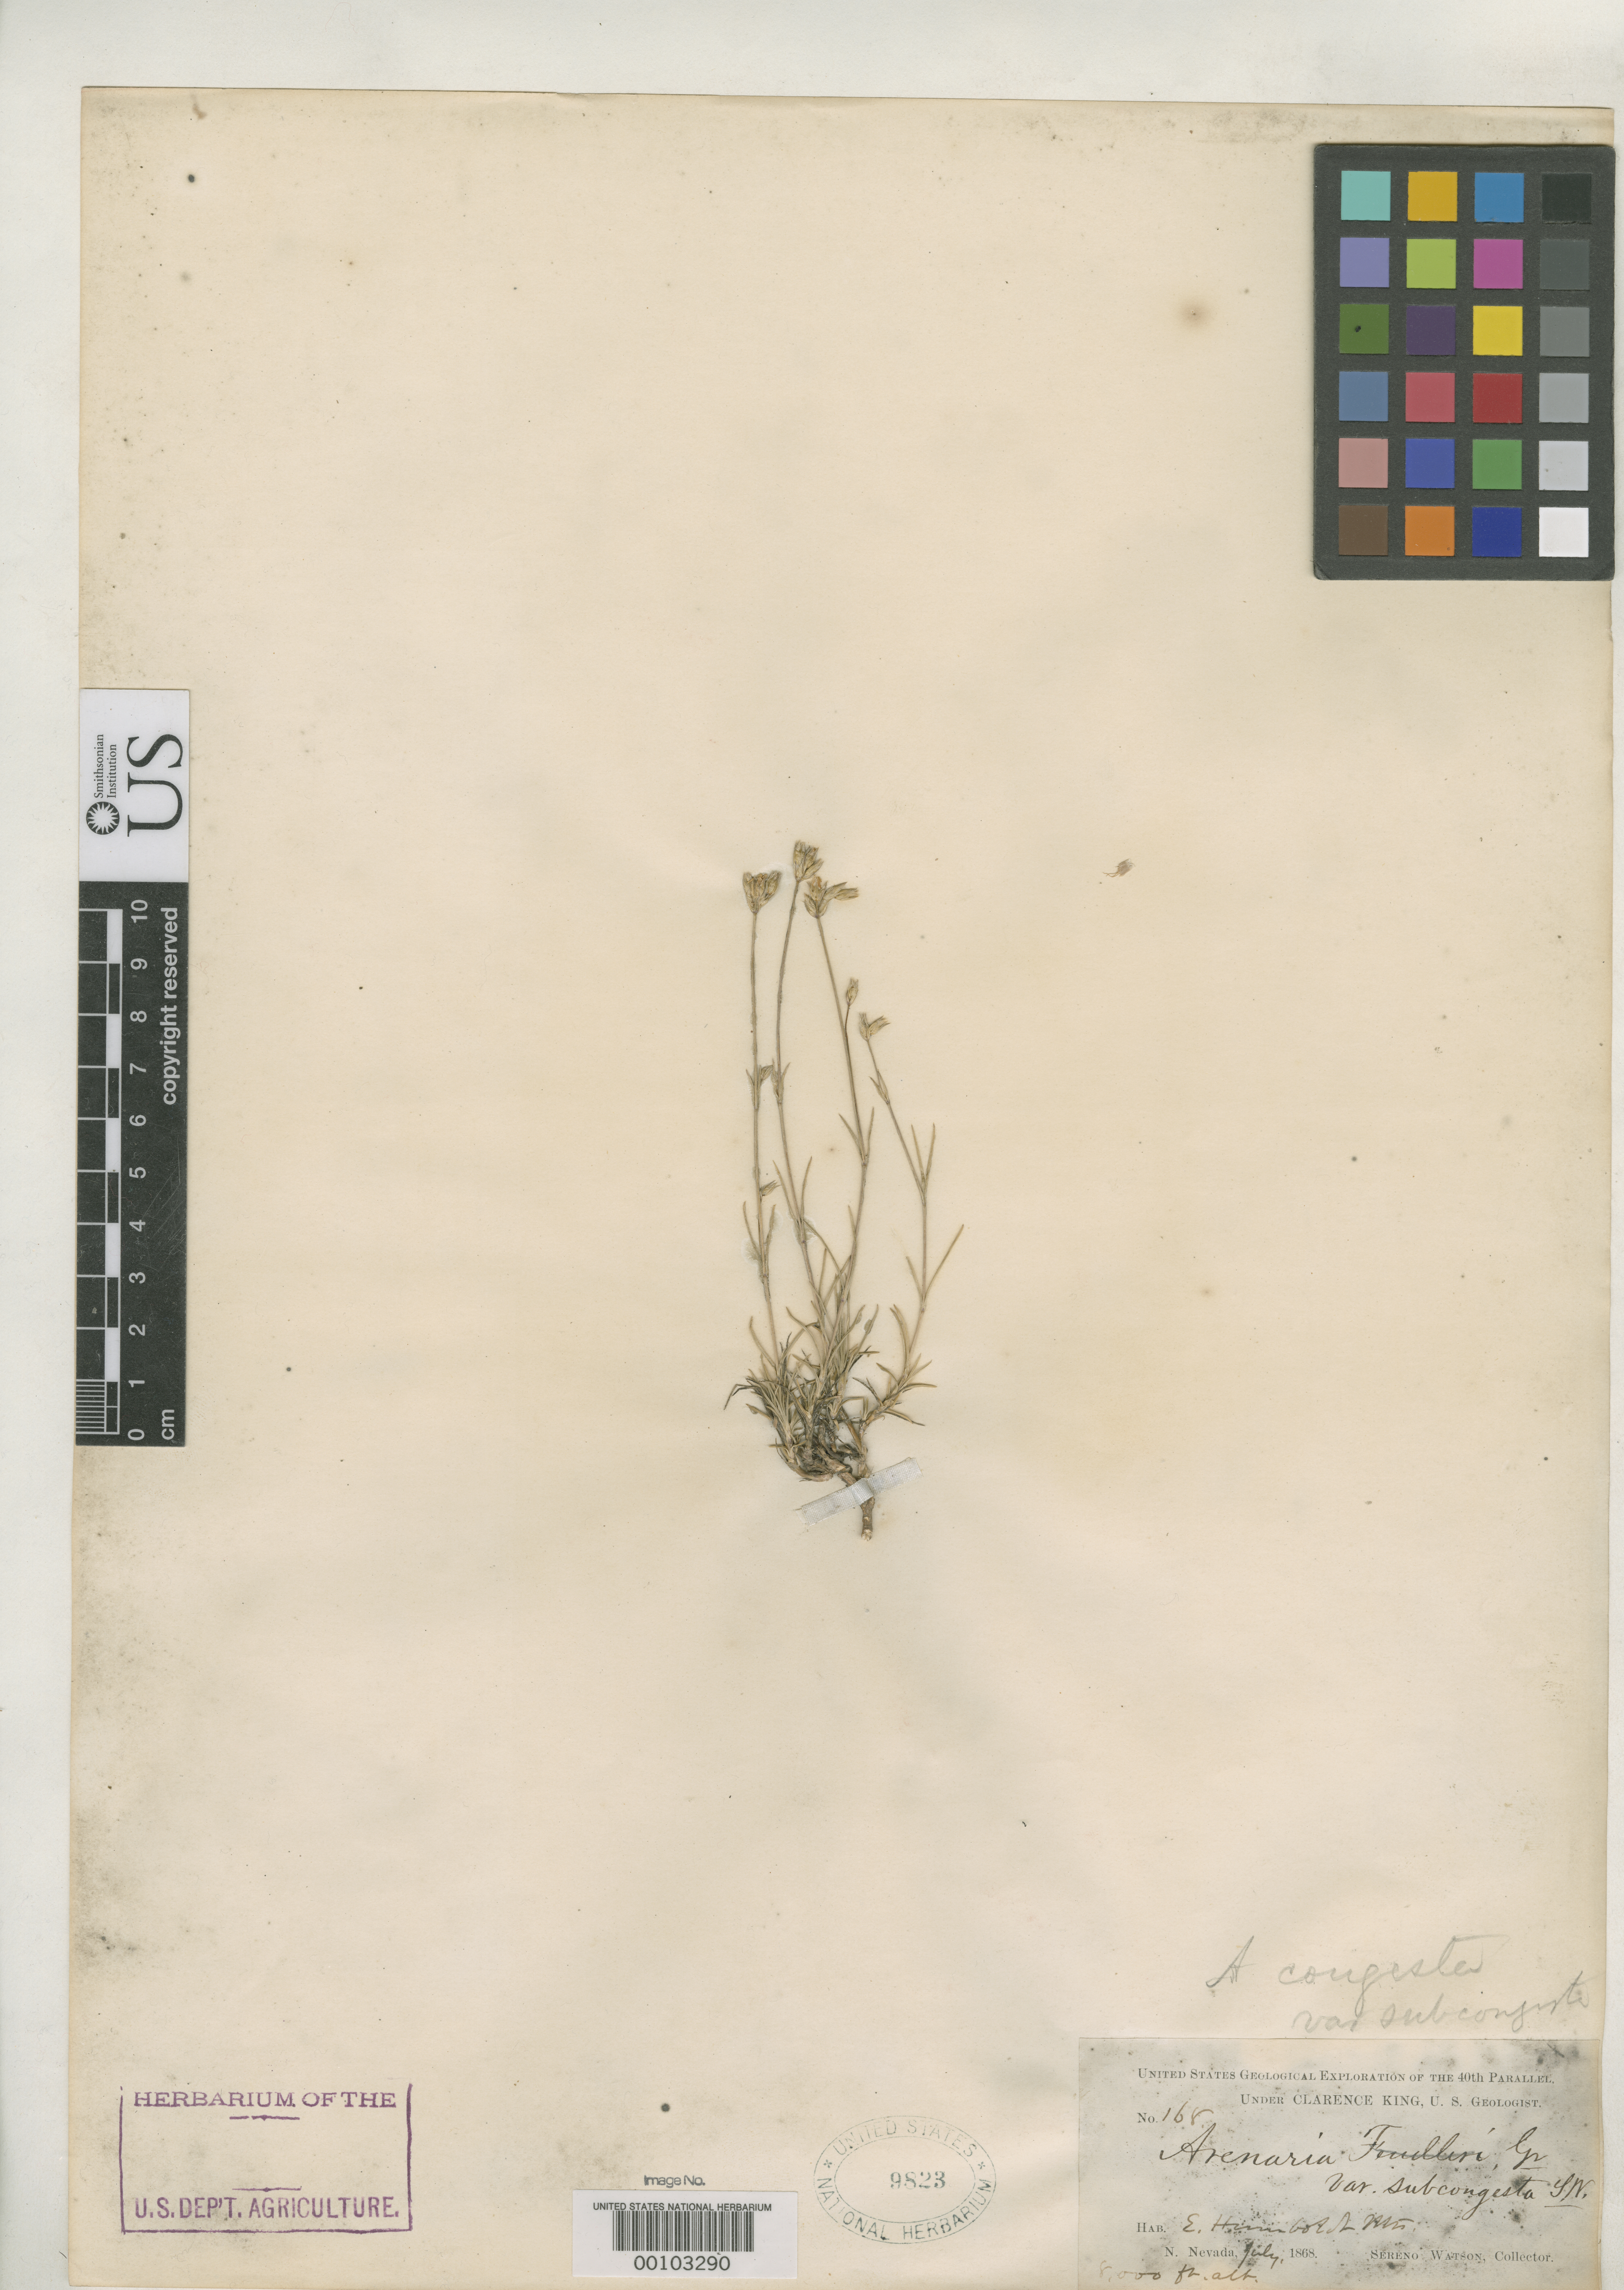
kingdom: Plantae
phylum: Tracheophyta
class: Magnoliopsida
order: Caryophyllales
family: Caryophyllaceae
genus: Arenaria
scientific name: Arenaria fendleri var. subcongesta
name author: S. Watson in C. King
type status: Isotype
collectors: S. Watson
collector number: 168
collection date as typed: Jul 1868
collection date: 1868-07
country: United States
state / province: Nevada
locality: East Humboldt Mountains.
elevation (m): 2134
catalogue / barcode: US 9823